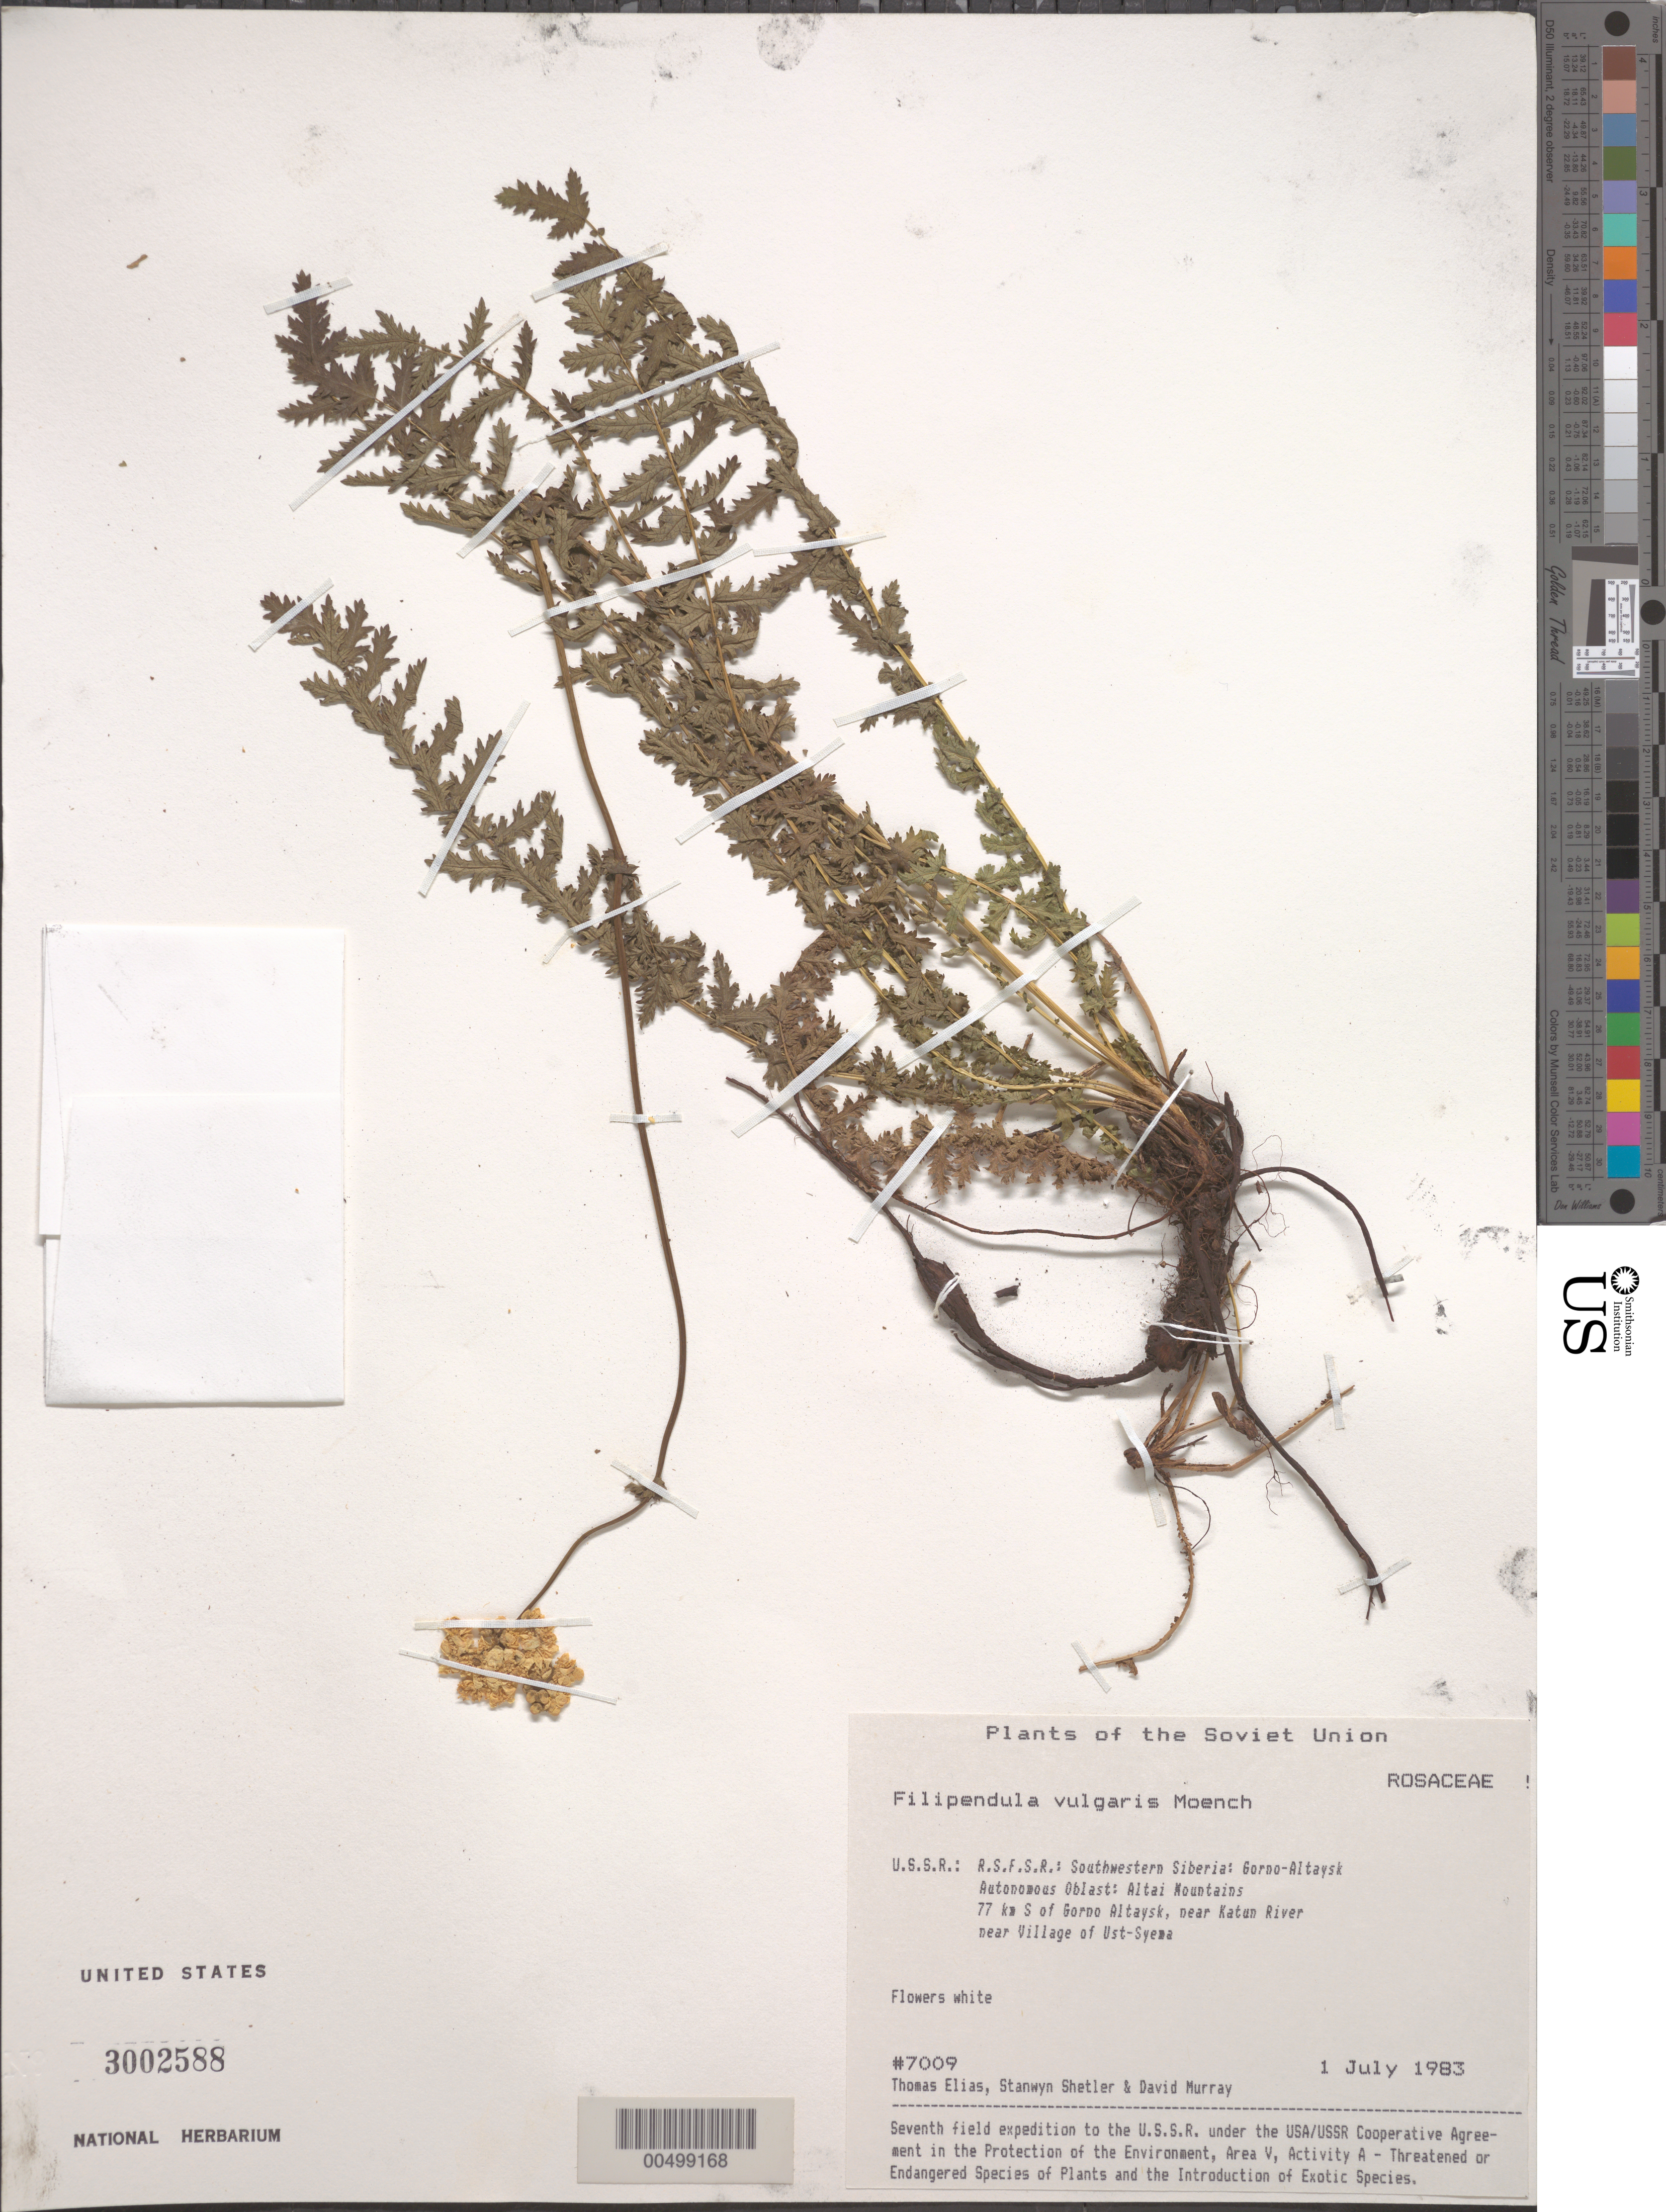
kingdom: Plantae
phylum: Tracheophyta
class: Magnoliopsida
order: Rosales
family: Rosaceae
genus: Filipendula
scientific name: Filipendula vulgaris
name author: Moench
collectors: T. Elias, S. Shetler & D. F. Murray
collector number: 7009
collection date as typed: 01 Jul 1983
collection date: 1983-07-01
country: Russian Federation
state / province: Altai Republic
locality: Altai Mountains, 77 km S of Gorno-Altaysk, near Katun River, near Village of Ust-Syema [Sema]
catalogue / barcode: US 3002588